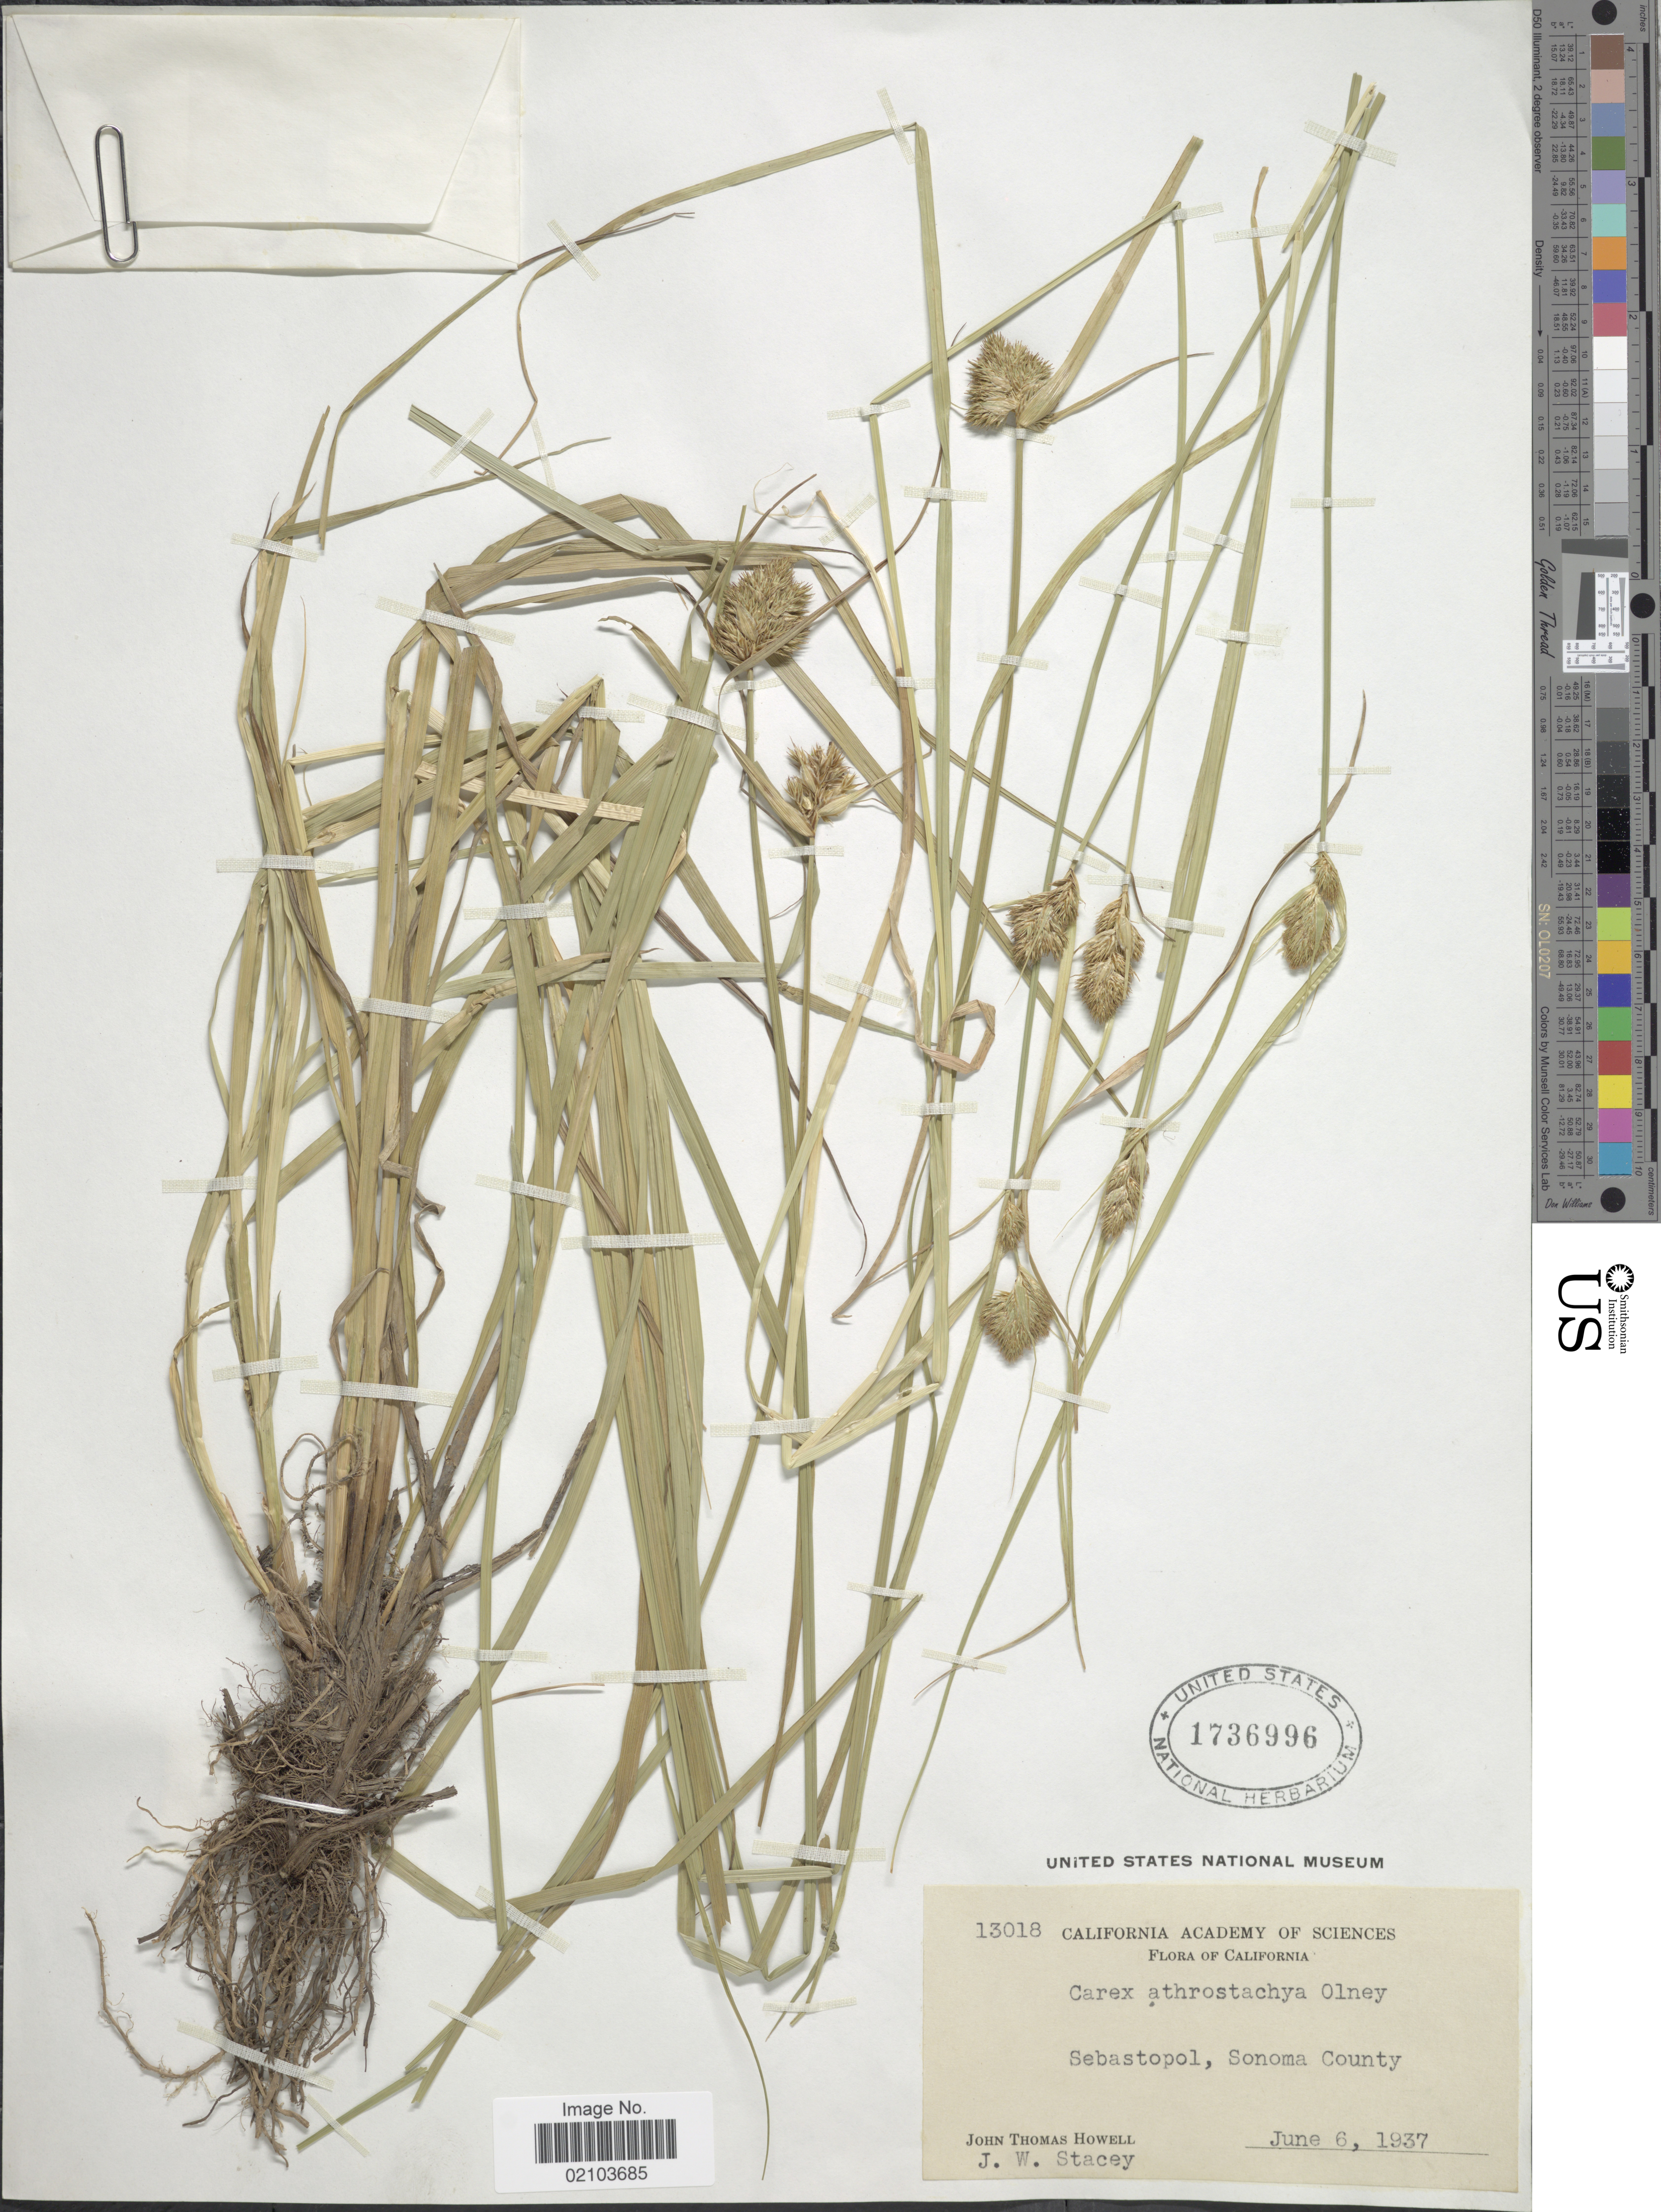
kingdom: Plantae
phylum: Tracheophyta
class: Liliopsida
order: Poales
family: Cyperaceae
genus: Carex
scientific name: Carex athrostachya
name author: Olney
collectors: J. T. Howell & J. W. Stacey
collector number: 13018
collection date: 1937-06-06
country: United States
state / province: California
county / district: Sonoma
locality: Sebastopol, Sonoma County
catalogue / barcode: US 1736996